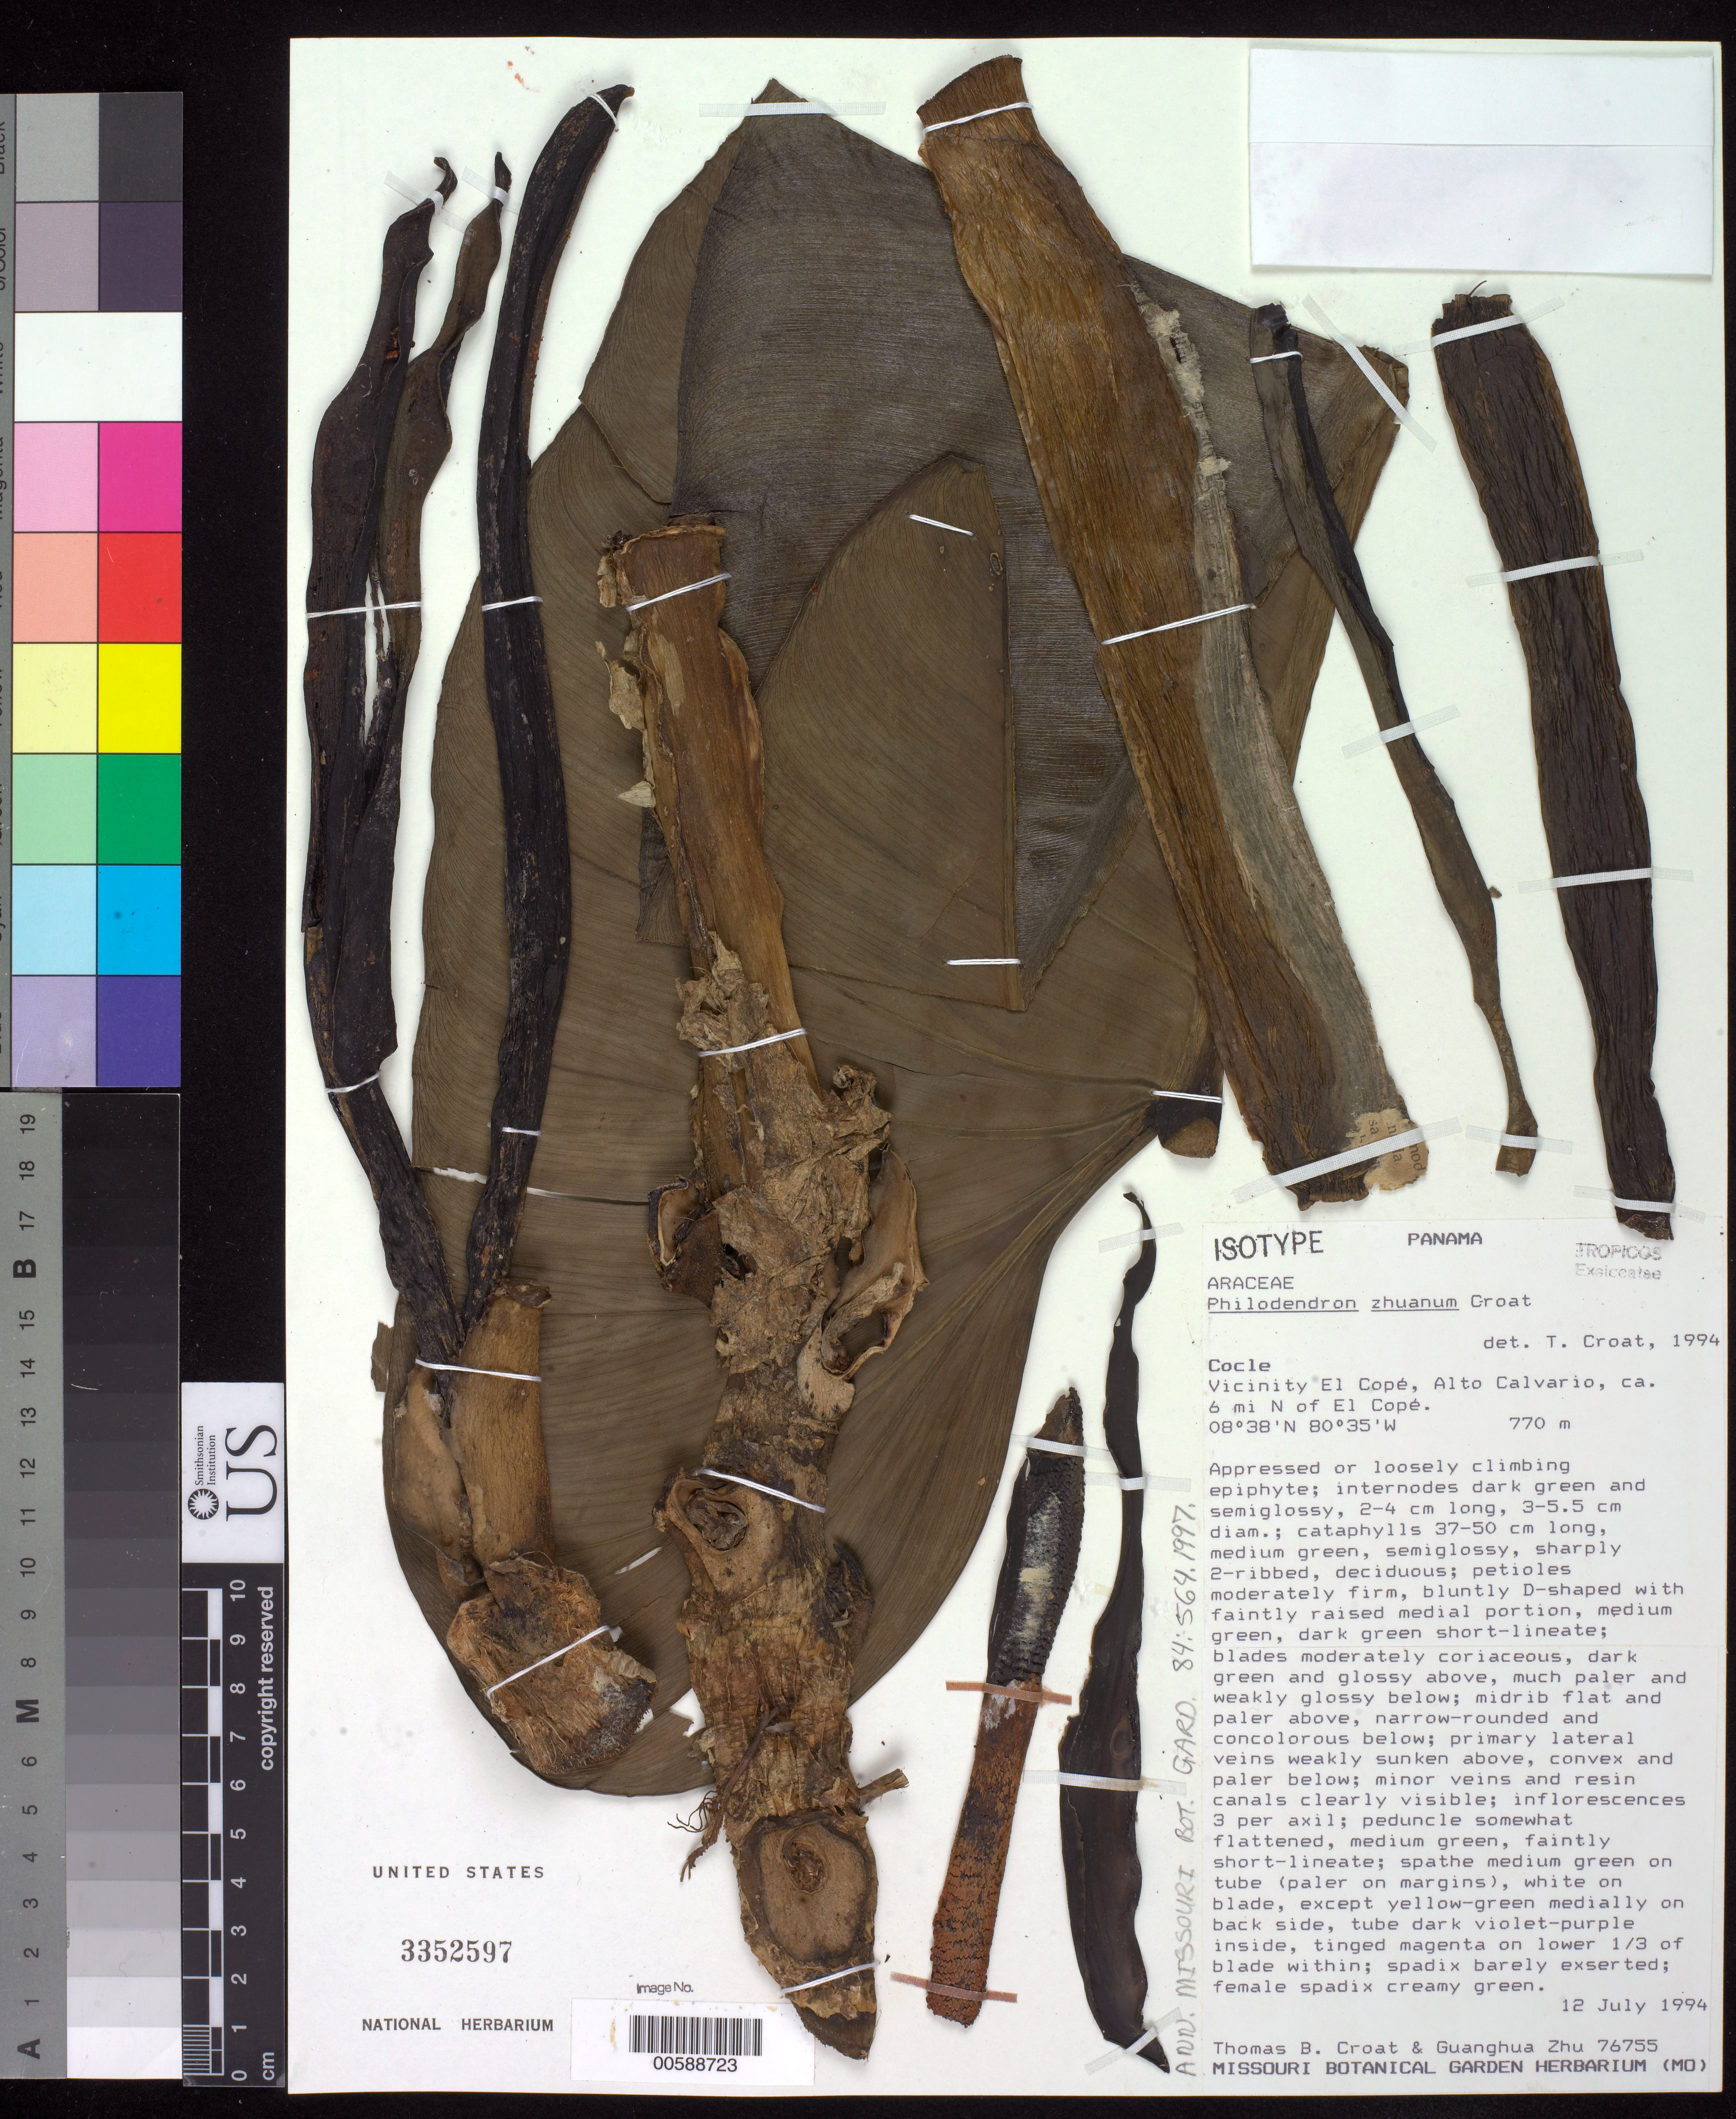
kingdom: Plantae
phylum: Tracheophyta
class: Liliopsida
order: Alismatales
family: Araceae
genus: Philodendron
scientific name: Philodendron zhuanum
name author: Croat & Grayum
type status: Isotype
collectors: T. B. Croat & G. H. Zhu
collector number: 76755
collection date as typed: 12 Jul 1994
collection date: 1994-07-12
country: Panama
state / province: Coclé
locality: Vicinity of el Cope, Alto Calvario, ca. 6 mi N of el Cope.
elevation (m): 770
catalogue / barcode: US 3352597